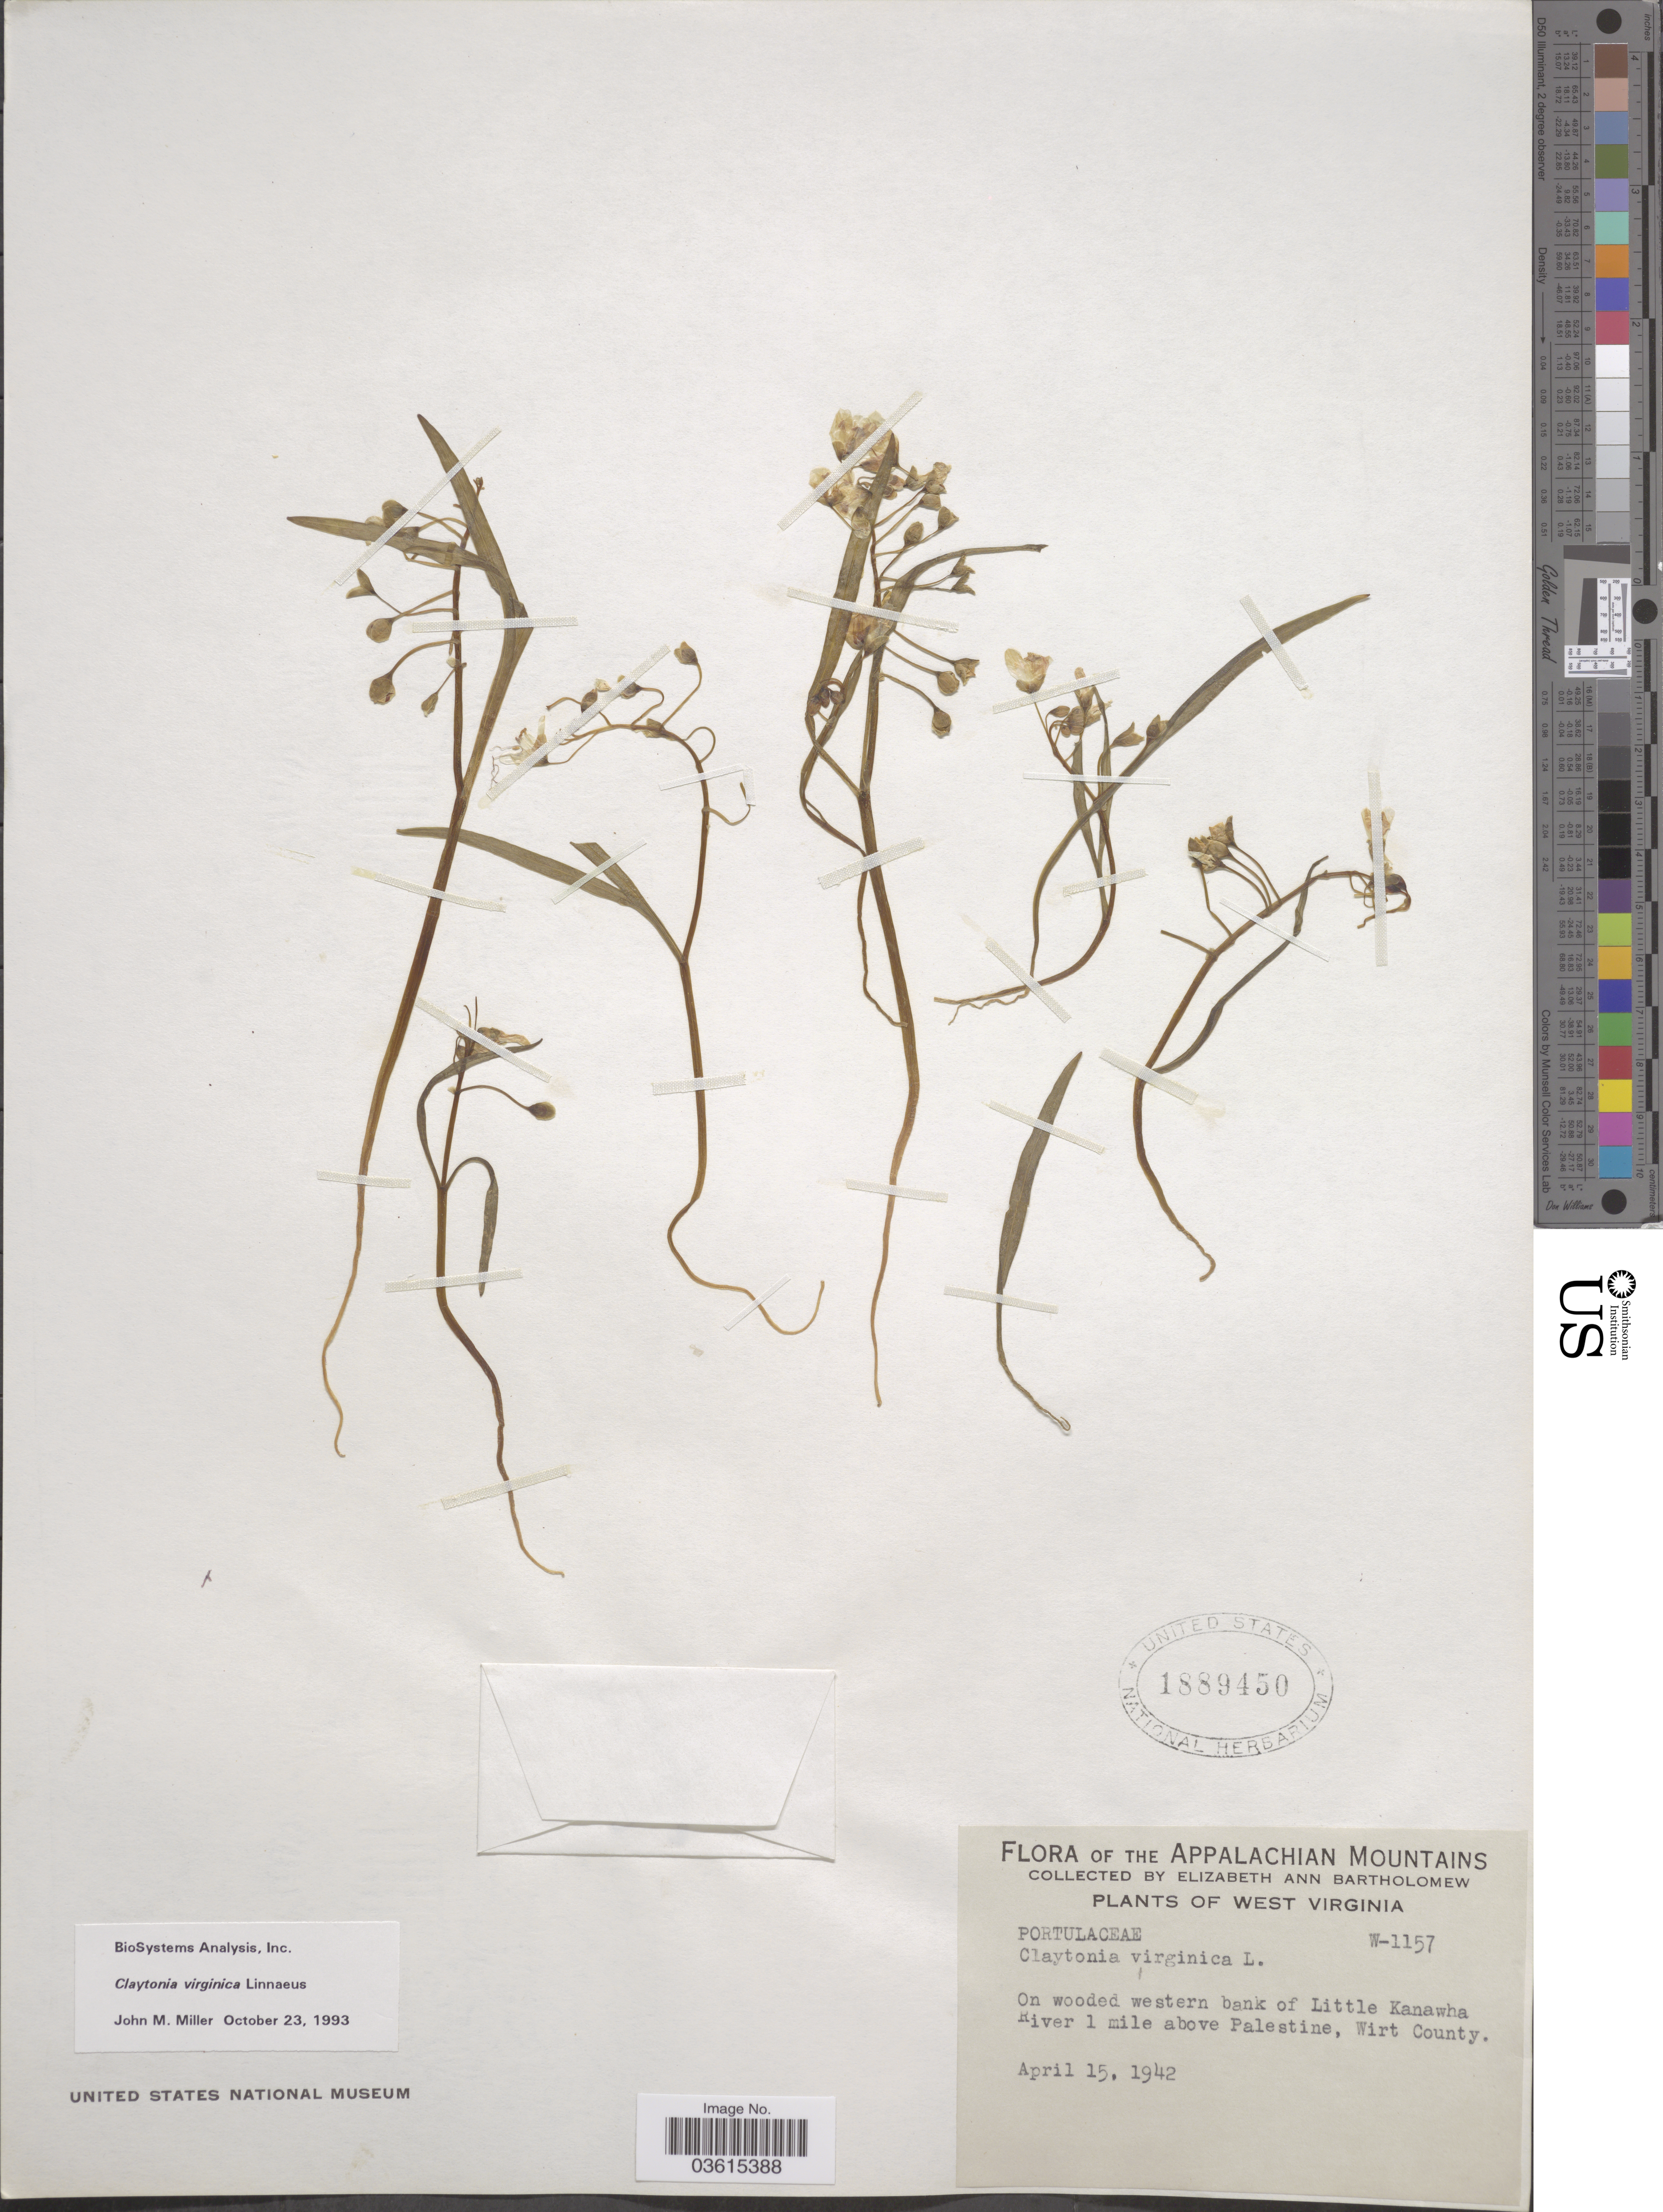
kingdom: Plantae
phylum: Tracheophyta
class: Magnoliopsida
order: Caryophyllales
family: Montiaceae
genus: Claytonia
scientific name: Claytonia virginica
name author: L.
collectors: E. Bartholomew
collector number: Q-1157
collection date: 1942-04-15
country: United States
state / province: West Virginia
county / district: Wirt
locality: The Appalachian Mountains. On wooded western bank of Little Kanawha River 1 mile above Palestine, Wirt County.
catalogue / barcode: US 1889450